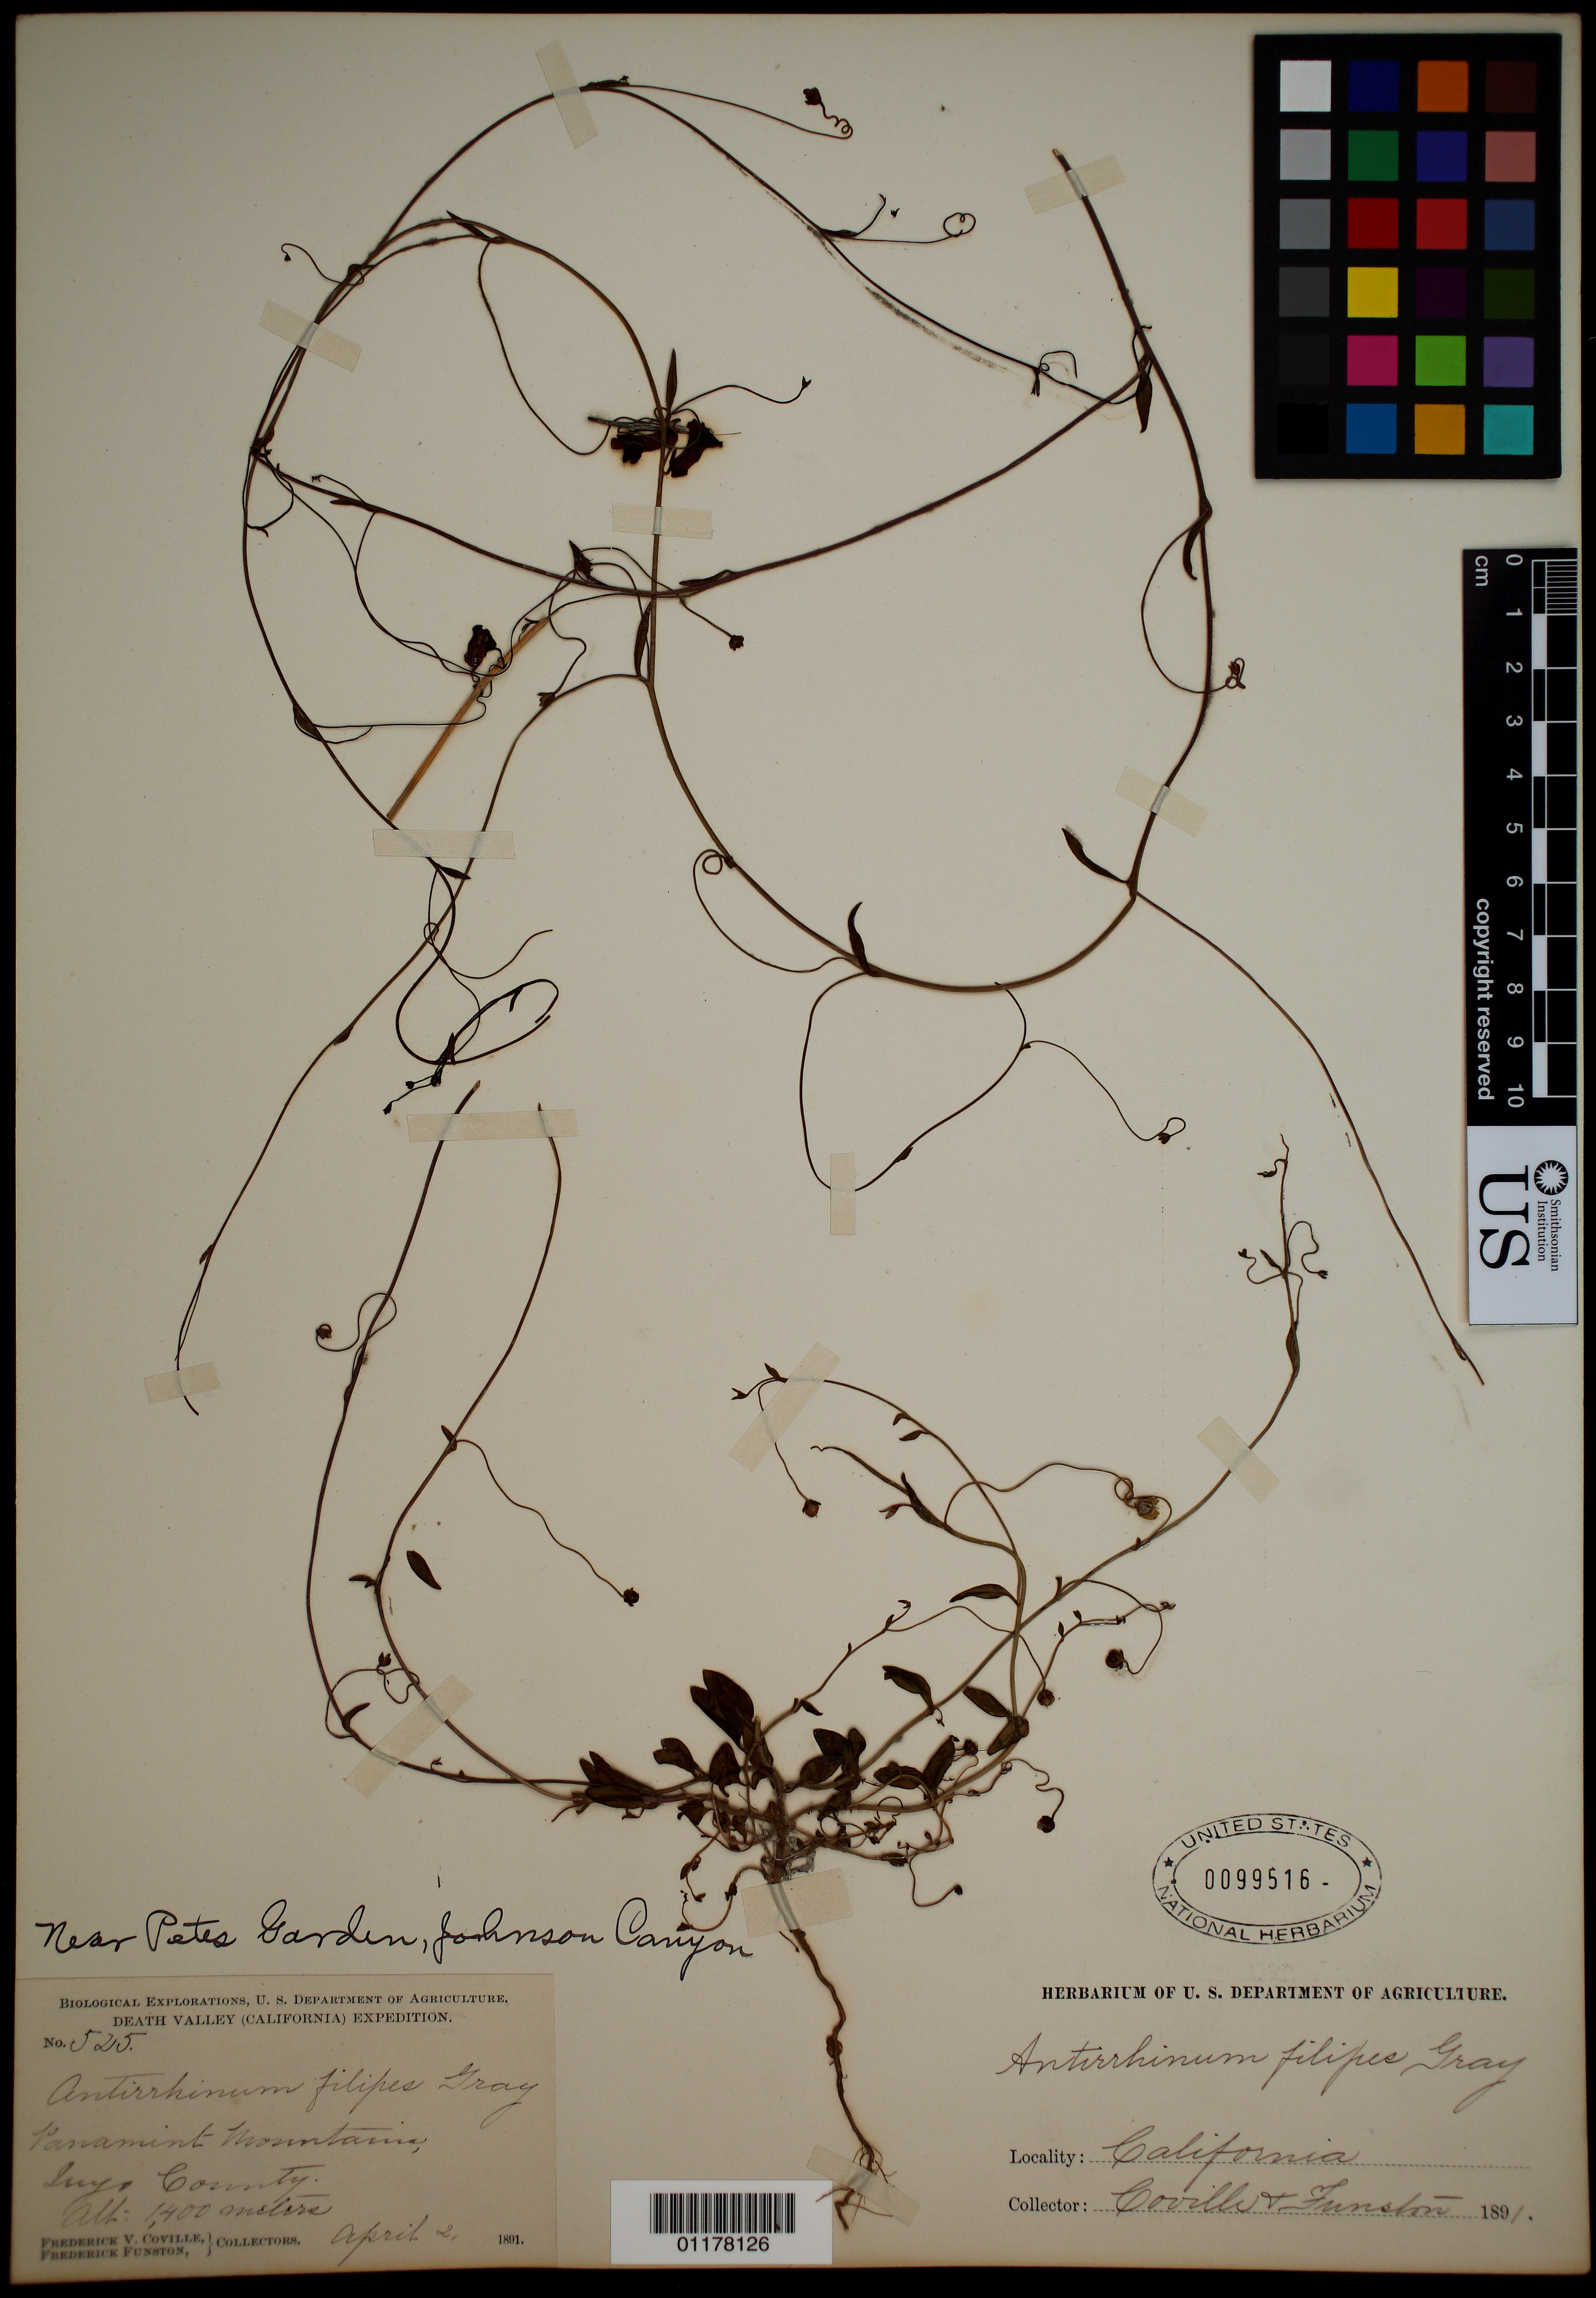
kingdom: Plantae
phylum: Tracheophyta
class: Magnoliopsida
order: Lamiales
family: Plantaginaceae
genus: Asarina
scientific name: Asarina filipes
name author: (A. Gray) Pennell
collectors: F. V. Coville & F. Funston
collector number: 525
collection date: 1891-04-02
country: United States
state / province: California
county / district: Inyo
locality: Panamint Mountains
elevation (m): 1400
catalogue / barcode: US 99516